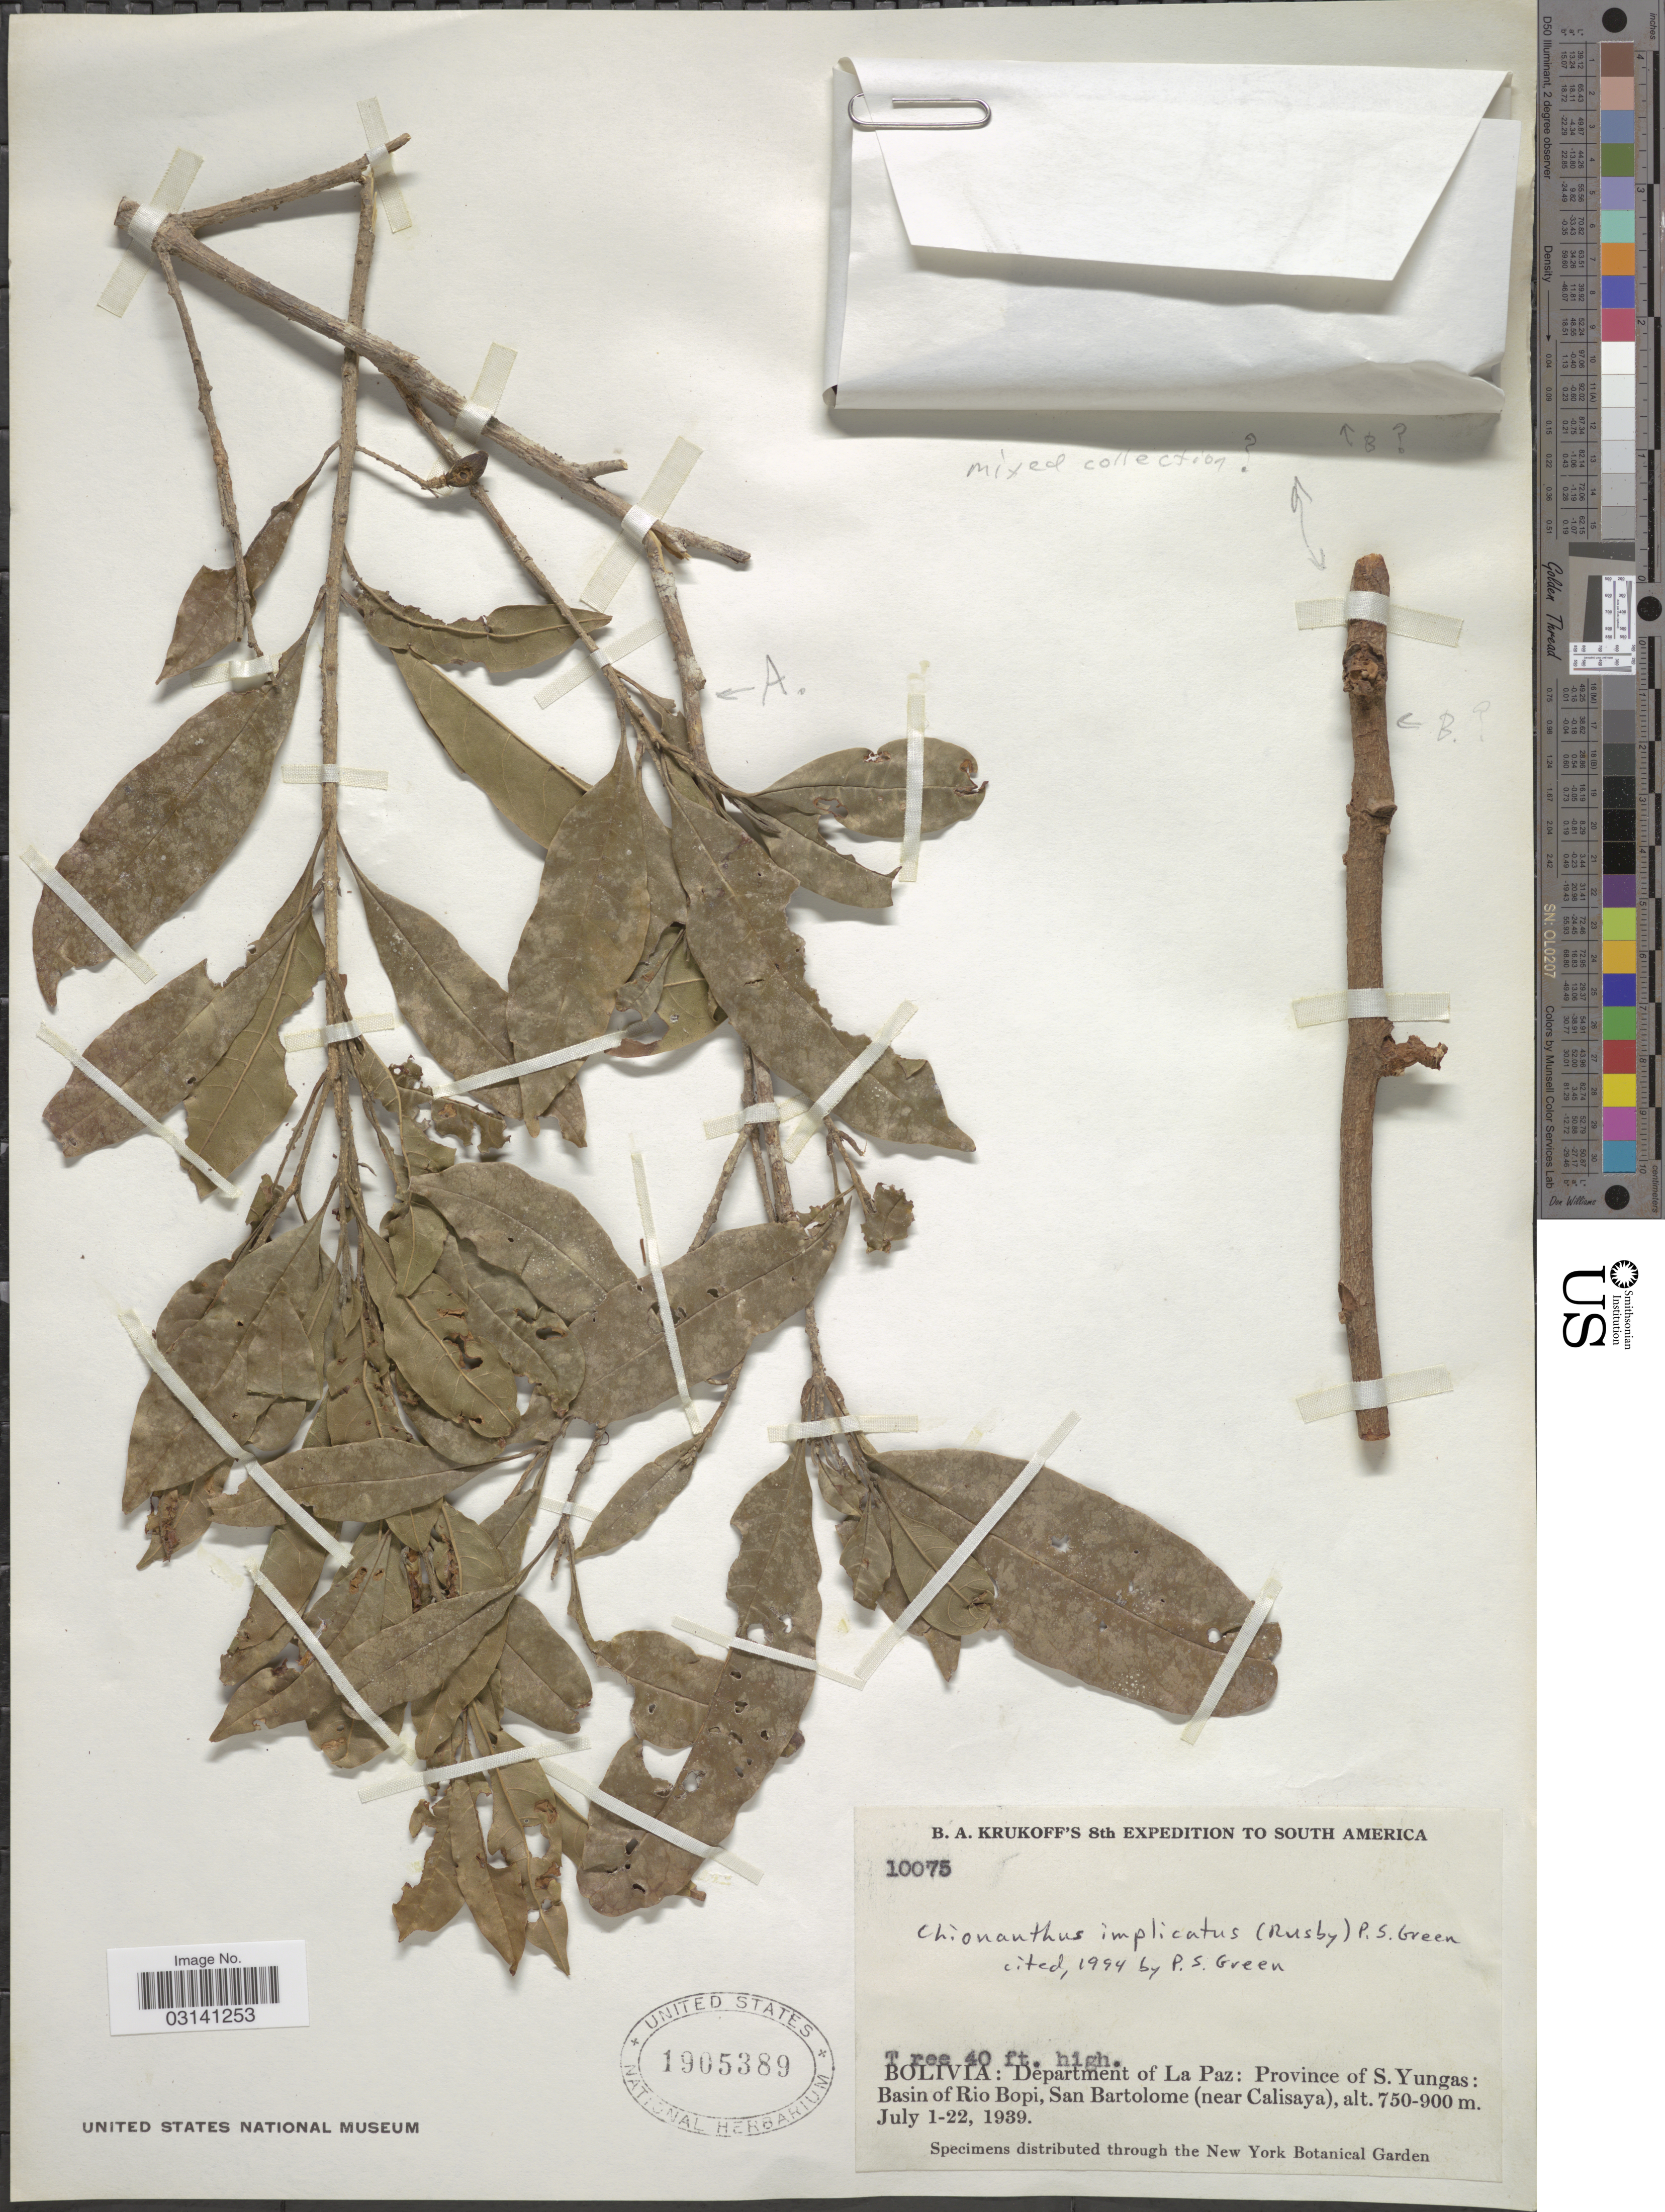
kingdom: Plantae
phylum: Tracheophyta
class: Magnoliopsida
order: Lamiales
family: Oleaceae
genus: Chionanthus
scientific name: Chionanthus implicatus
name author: (Rusby) P.S. Green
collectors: B. A. Krukoff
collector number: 10075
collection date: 1939-07-01/1939-07-22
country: Bolivia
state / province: La Paz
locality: Department of La Paz: Province of S. Yungas: Basin of Rio Bopi, San Bartolome (near Calisaya).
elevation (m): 750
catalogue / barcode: US 1905389